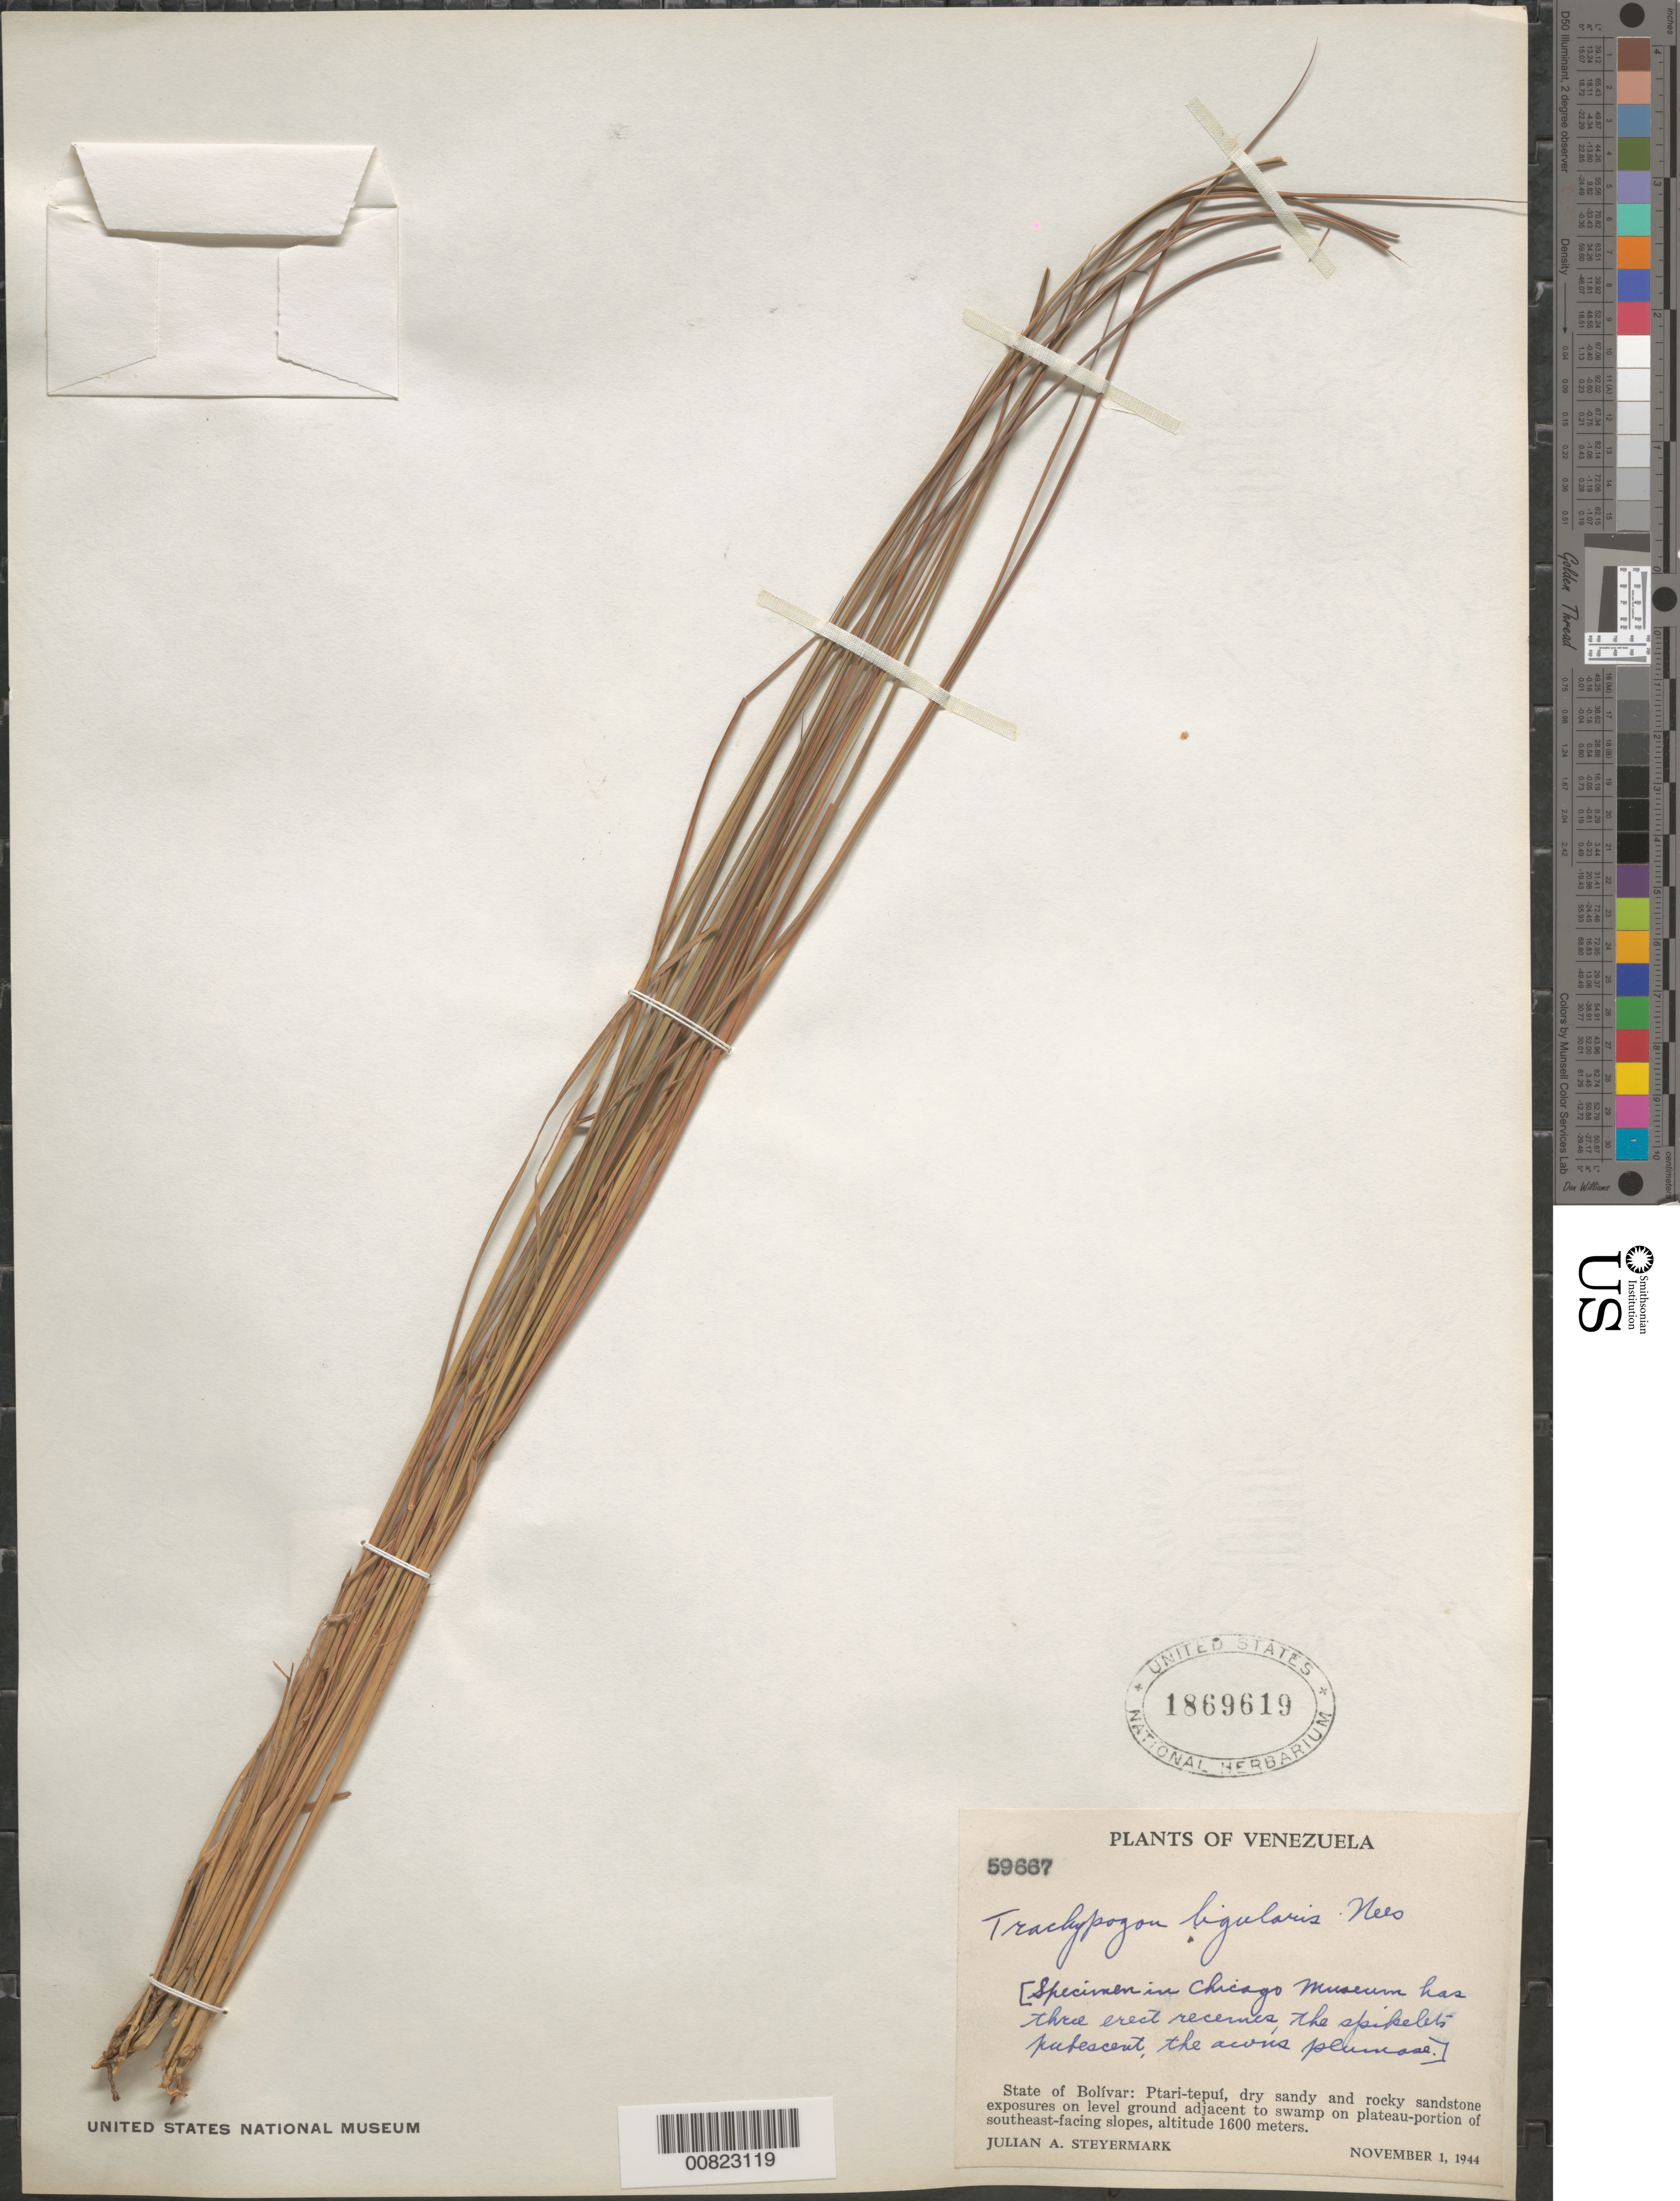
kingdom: Plantae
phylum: Tracheophyta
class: Liliopsida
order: Poales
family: Poaceae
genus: Trachypogon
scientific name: Trachypogon ligularis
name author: Nees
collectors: J. Steyermark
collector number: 59667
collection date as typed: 1-Nov-44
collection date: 1944-11-01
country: Venezuela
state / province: Bolívar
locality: Ptari-tepuí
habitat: Dry, sandy and rocky sandstone exposures on level ground adjacent to swamp; among rocks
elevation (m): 1600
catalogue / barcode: US 1869619